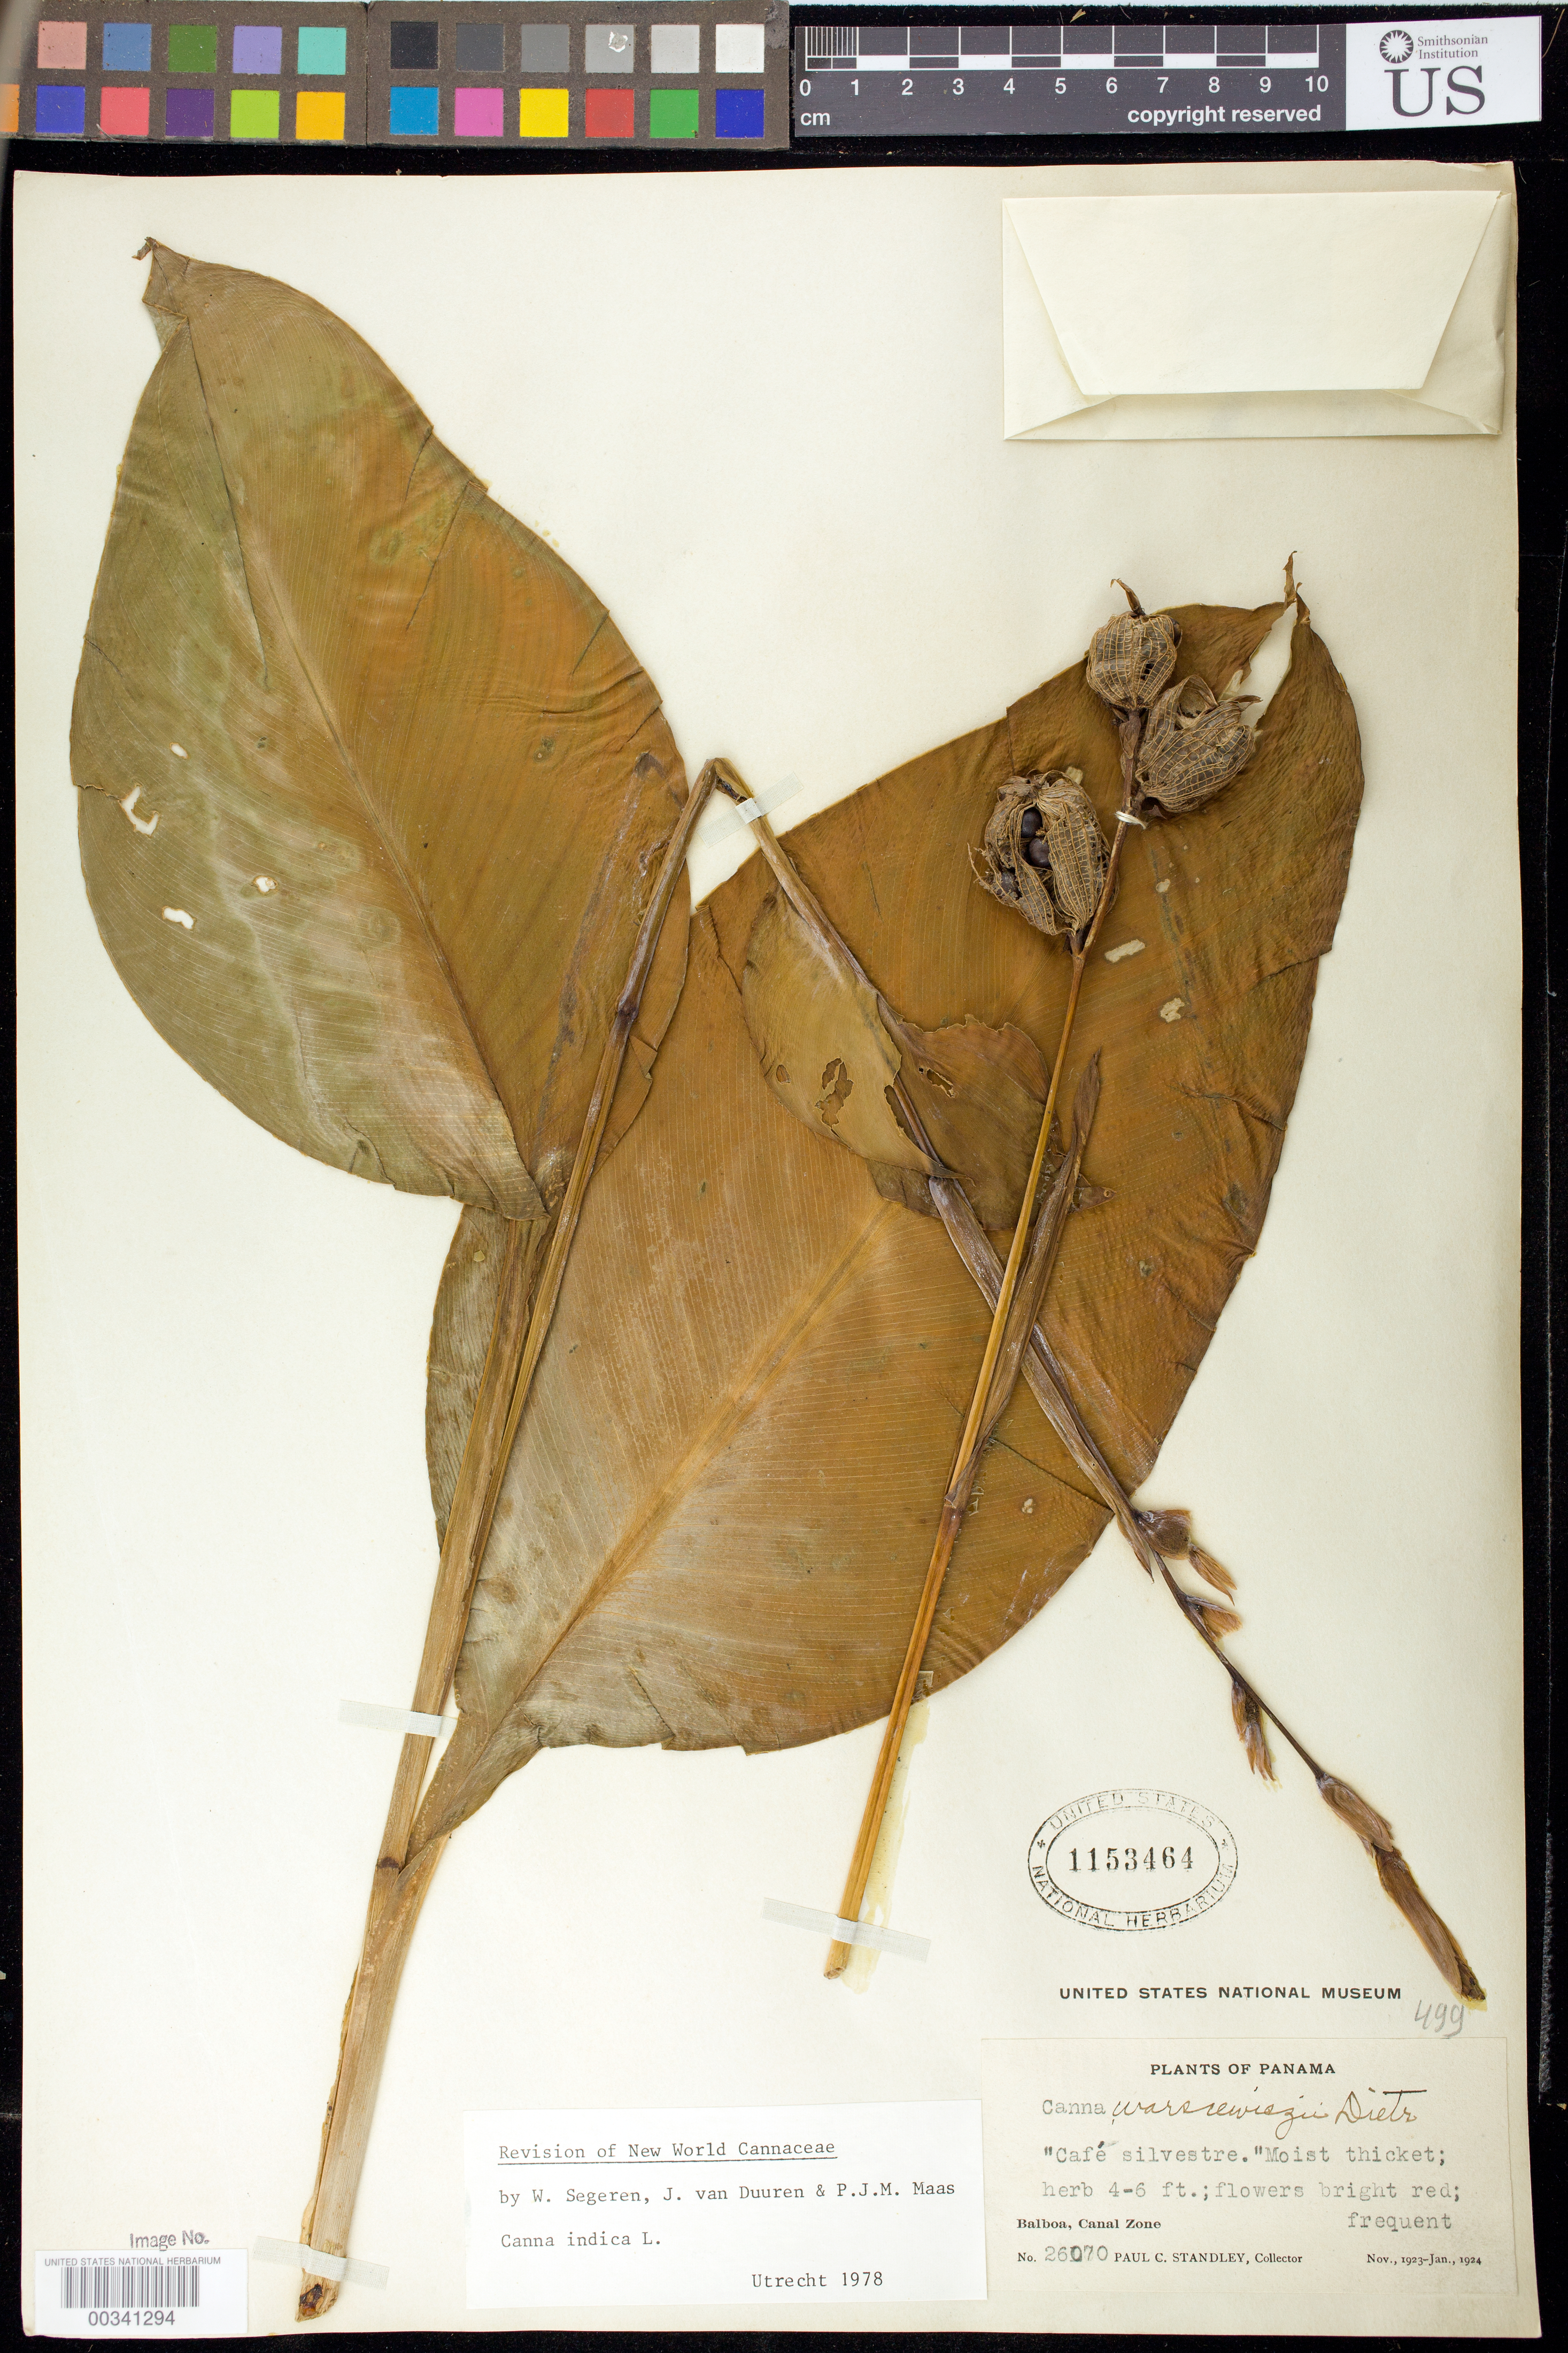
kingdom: Plantae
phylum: Tracheophyta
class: Liliopsida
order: Zingiberales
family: Cannaceae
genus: Canna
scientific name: Canna indica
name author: L.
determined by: Segeren, W.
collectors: P. C. Standley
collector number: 26070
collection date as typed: Nov 1923 to -- Jan 1924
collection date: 1923-11/1924-01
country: Panama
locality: Balboa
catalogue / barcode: US 1153464